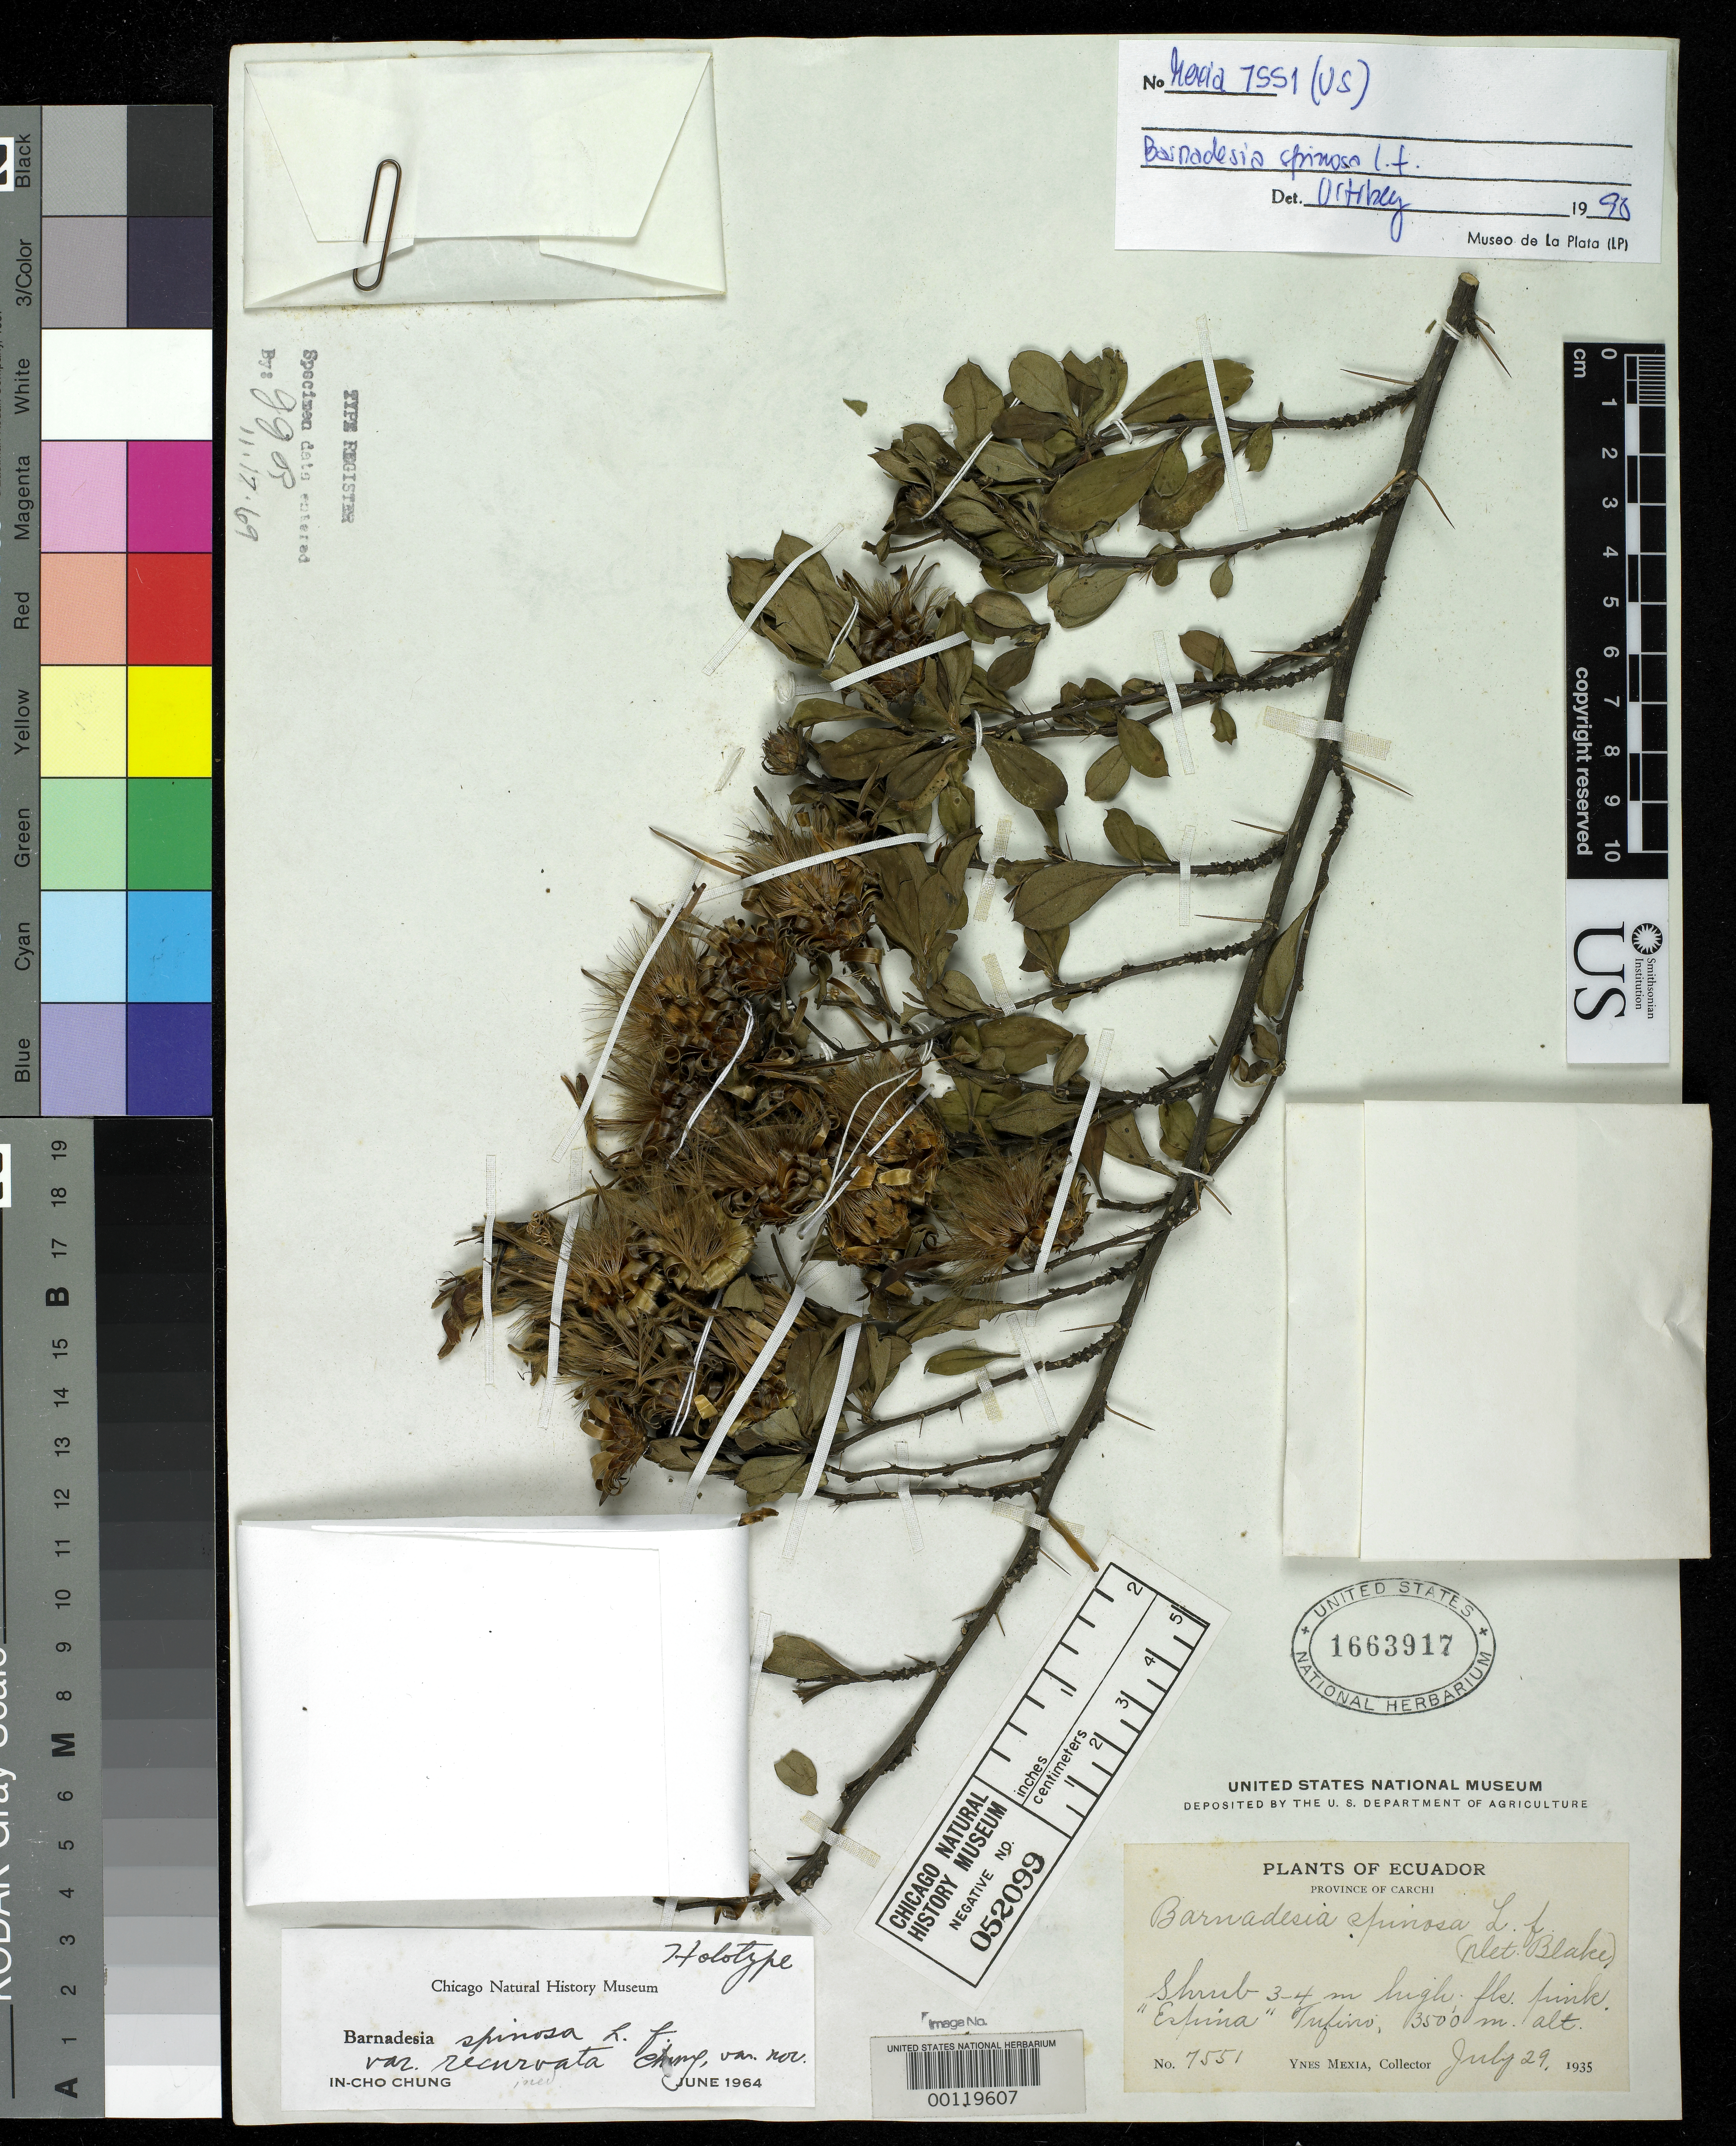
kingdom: Plantae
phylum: Tracheophyta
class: Magnoliopsida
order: Asterales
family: Asteraceae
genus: Barnadesia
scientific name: Barnadesia spinosa var. recurvata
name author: I.C. Chung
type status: Holotype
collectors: Y. Mexia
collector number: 7551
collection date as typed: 29 Jul 1935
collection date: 1935-07-29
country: Ecuador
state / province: Carchi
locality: Eshina, Tufino.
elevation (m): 3500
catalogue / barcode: US 1663917